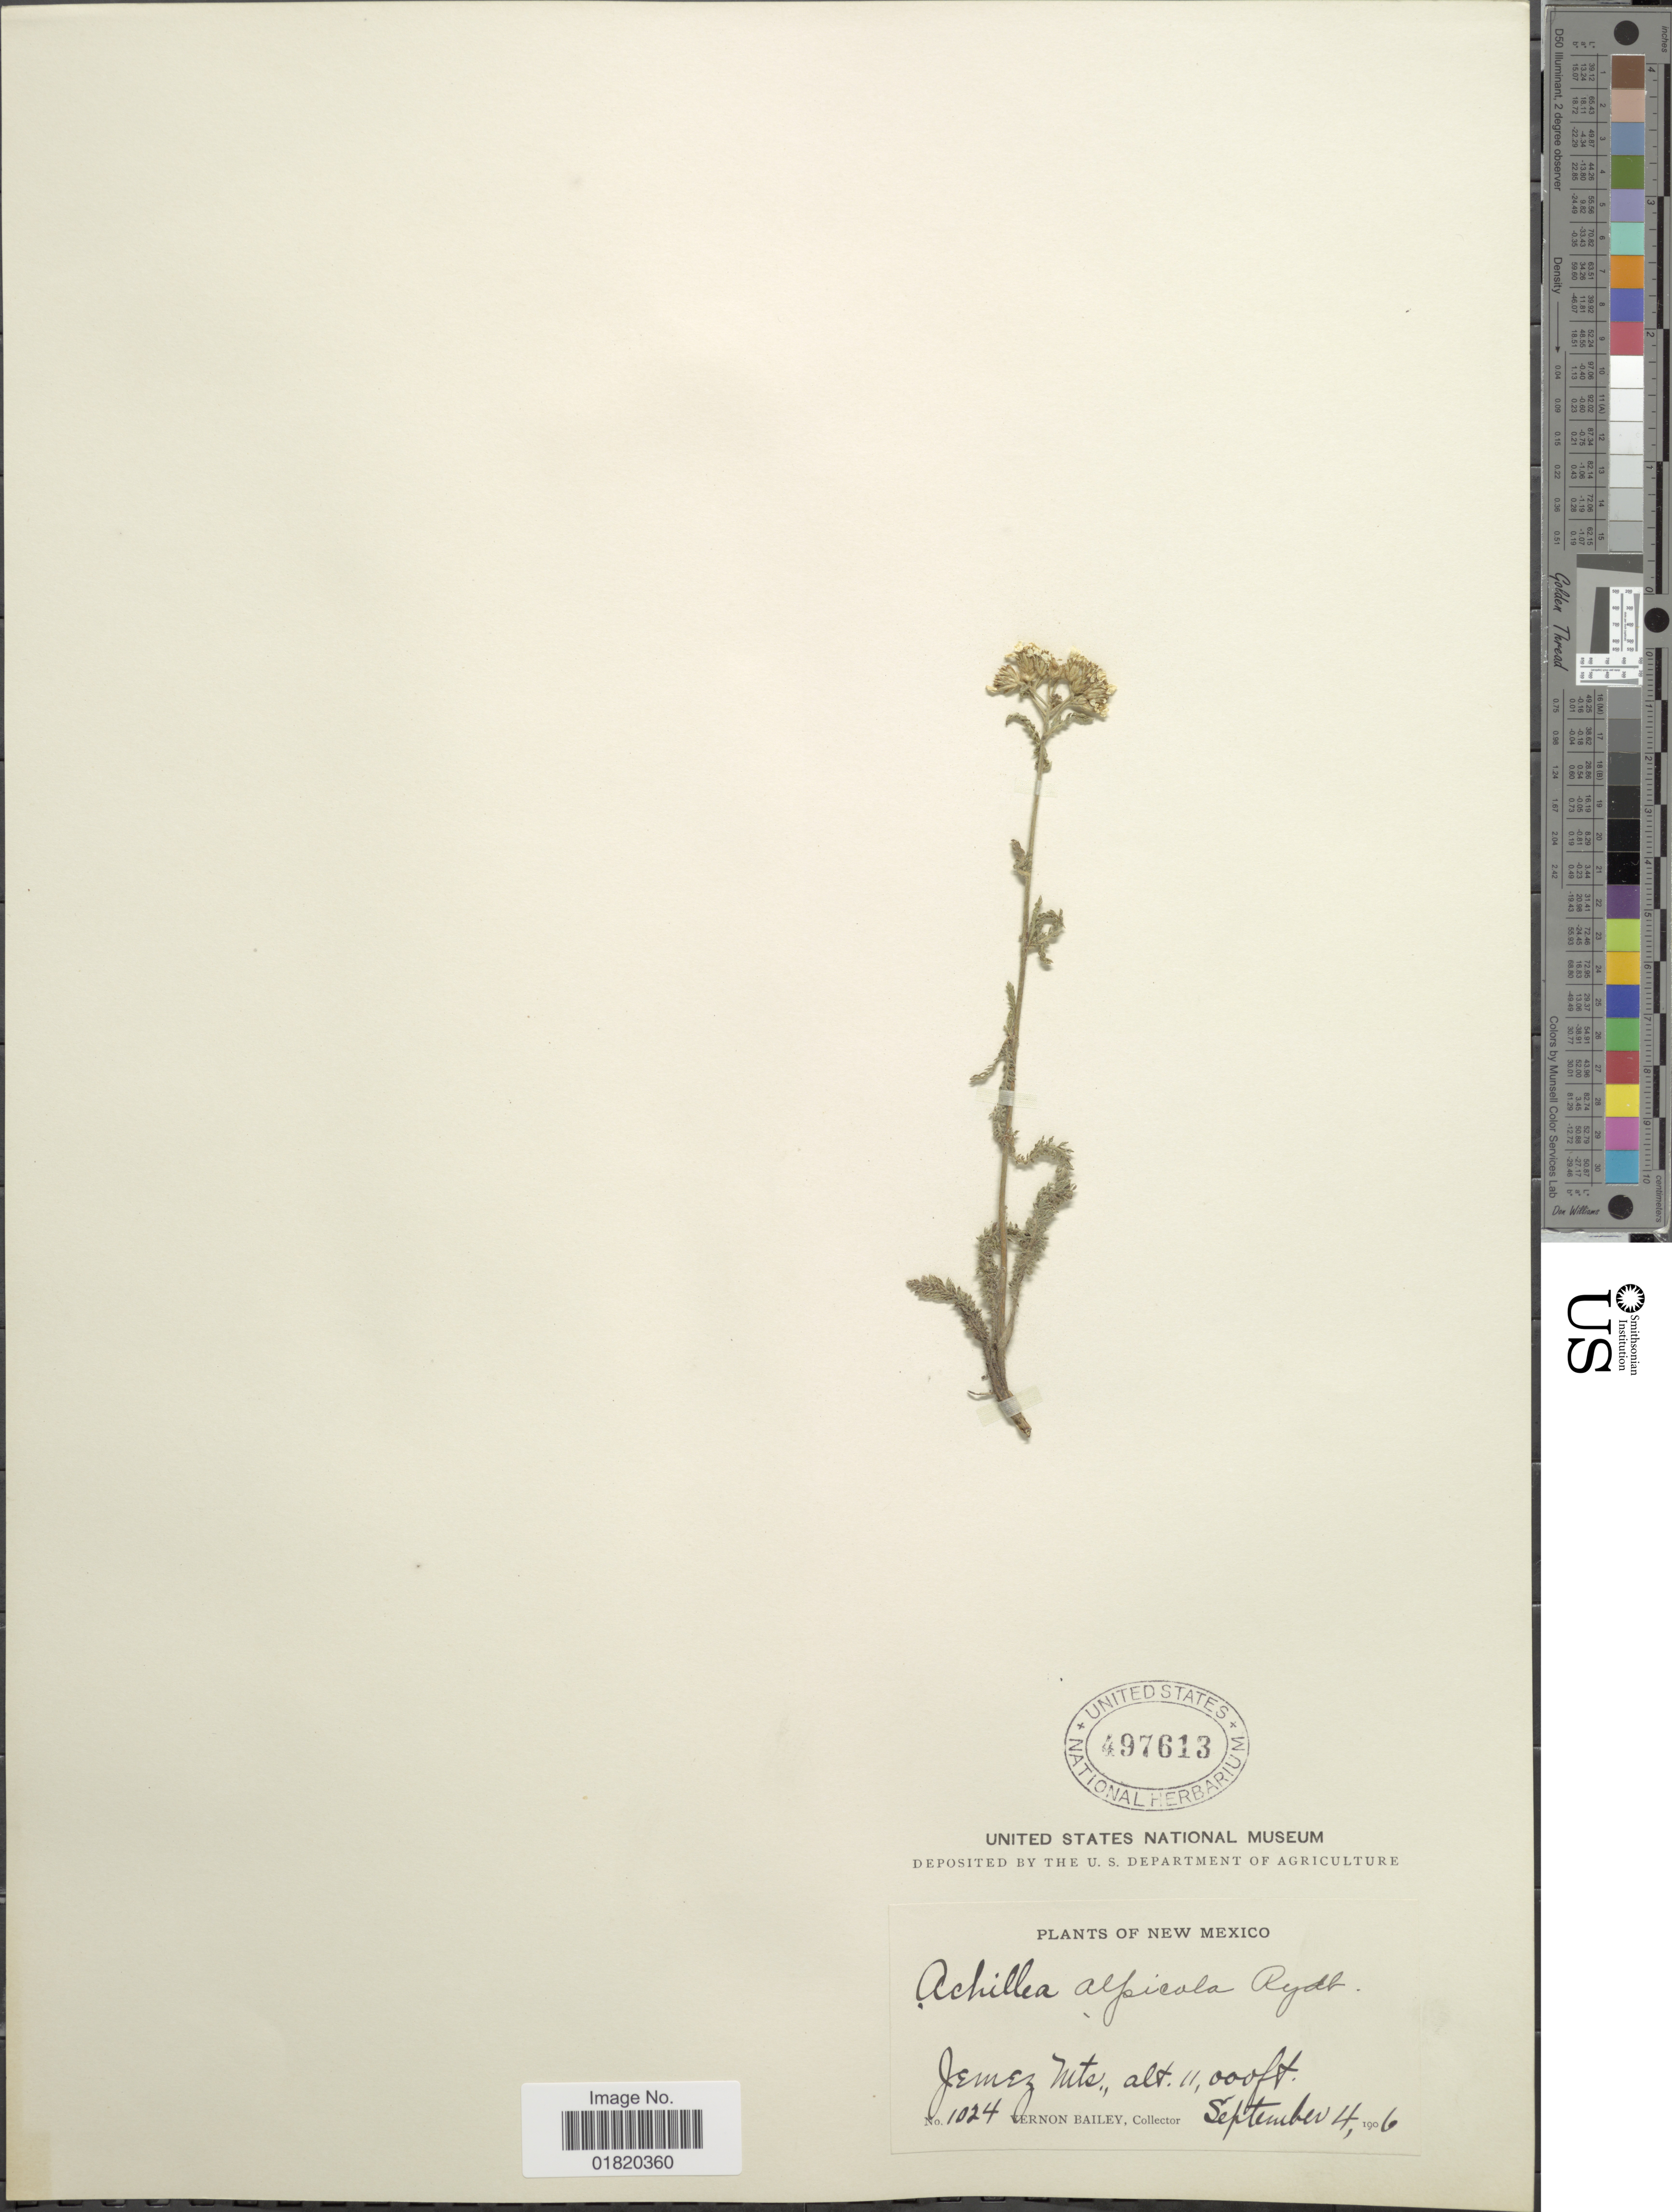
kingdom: Plantae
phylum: Tracheophyta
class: Magnoliopsida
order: Asterales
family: Asteraceae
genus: Achillea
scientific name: Achillea subalpina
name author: Greene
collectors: V. O. Bailey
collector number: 1024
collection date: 1906-09-04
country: United States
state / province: New Mexico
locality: Jemez Mts.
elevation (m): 3353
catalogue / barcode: US 497613